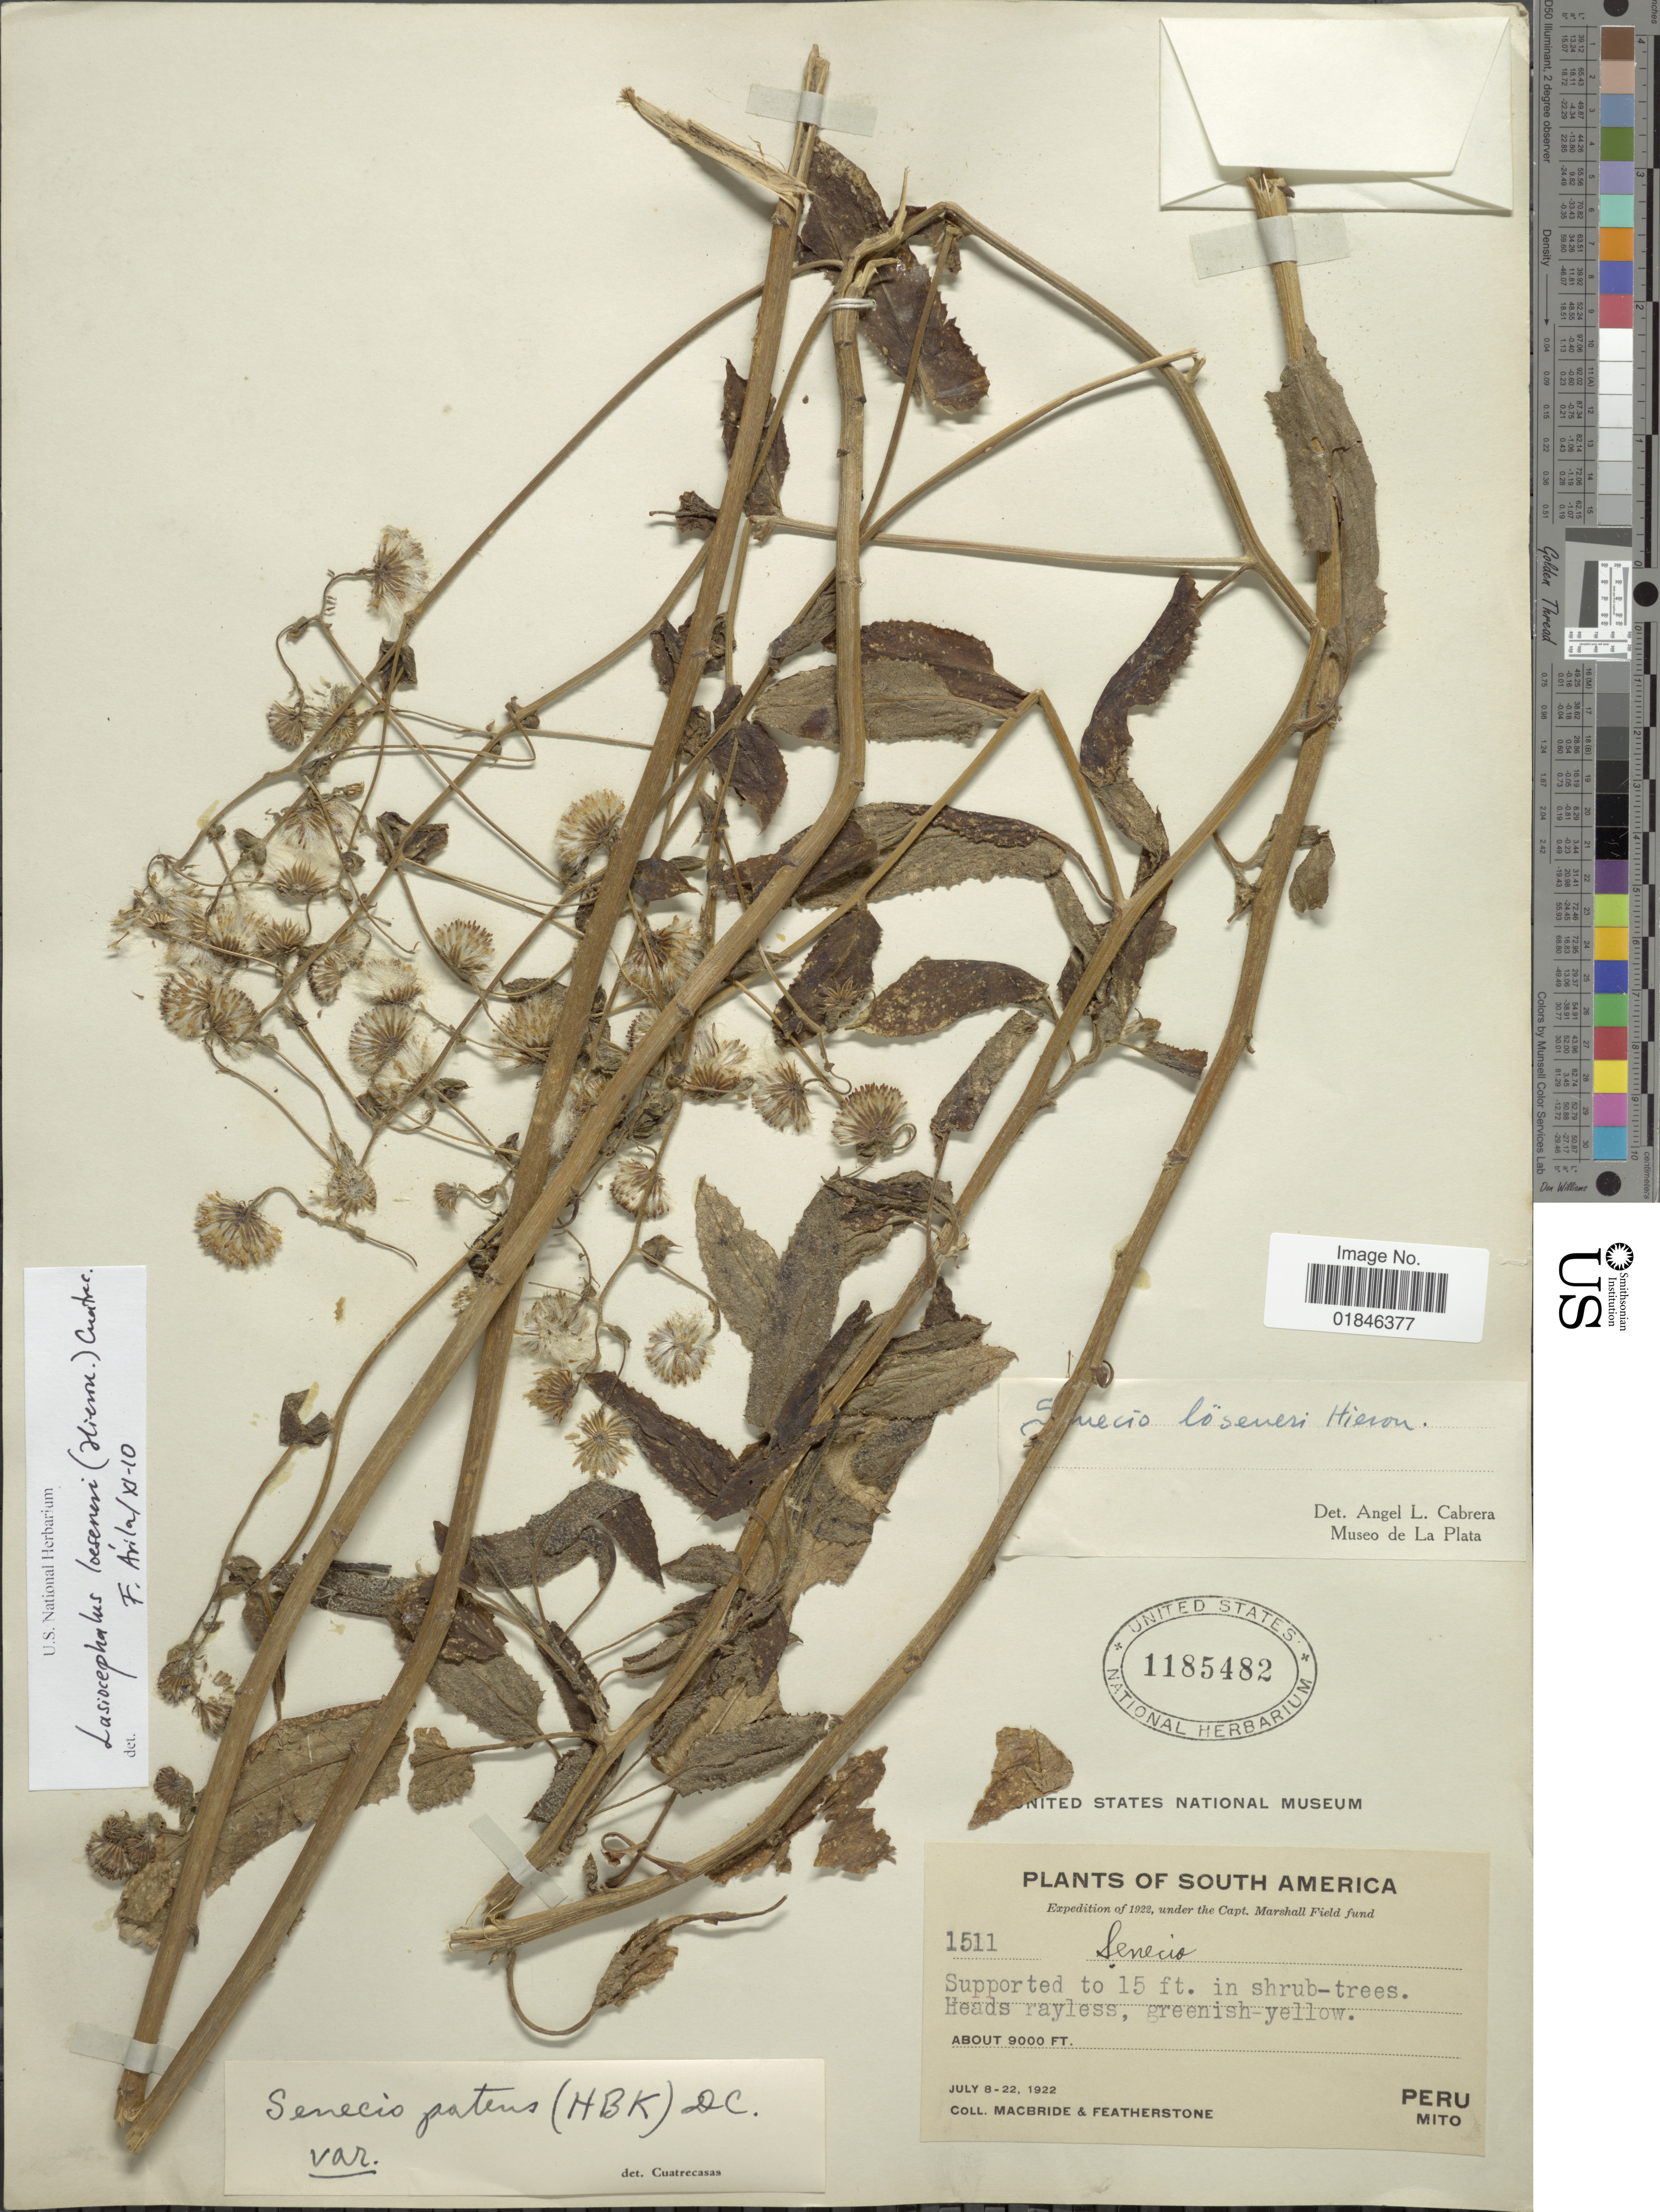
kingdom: Plantae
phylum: Tracheophyta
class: Magnoliopsida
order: Asterales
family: Asteraceae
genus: Senecio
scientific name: Senecio patens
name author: (Kunth) DC.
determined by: Salomon, Luciana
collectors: Macbride, -- & -. Featherstone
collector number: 1511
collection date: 1922-07-08/1922-07-22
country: Peru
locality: Peru, Mito. South America.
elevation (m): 2743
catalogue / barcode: US 1185482